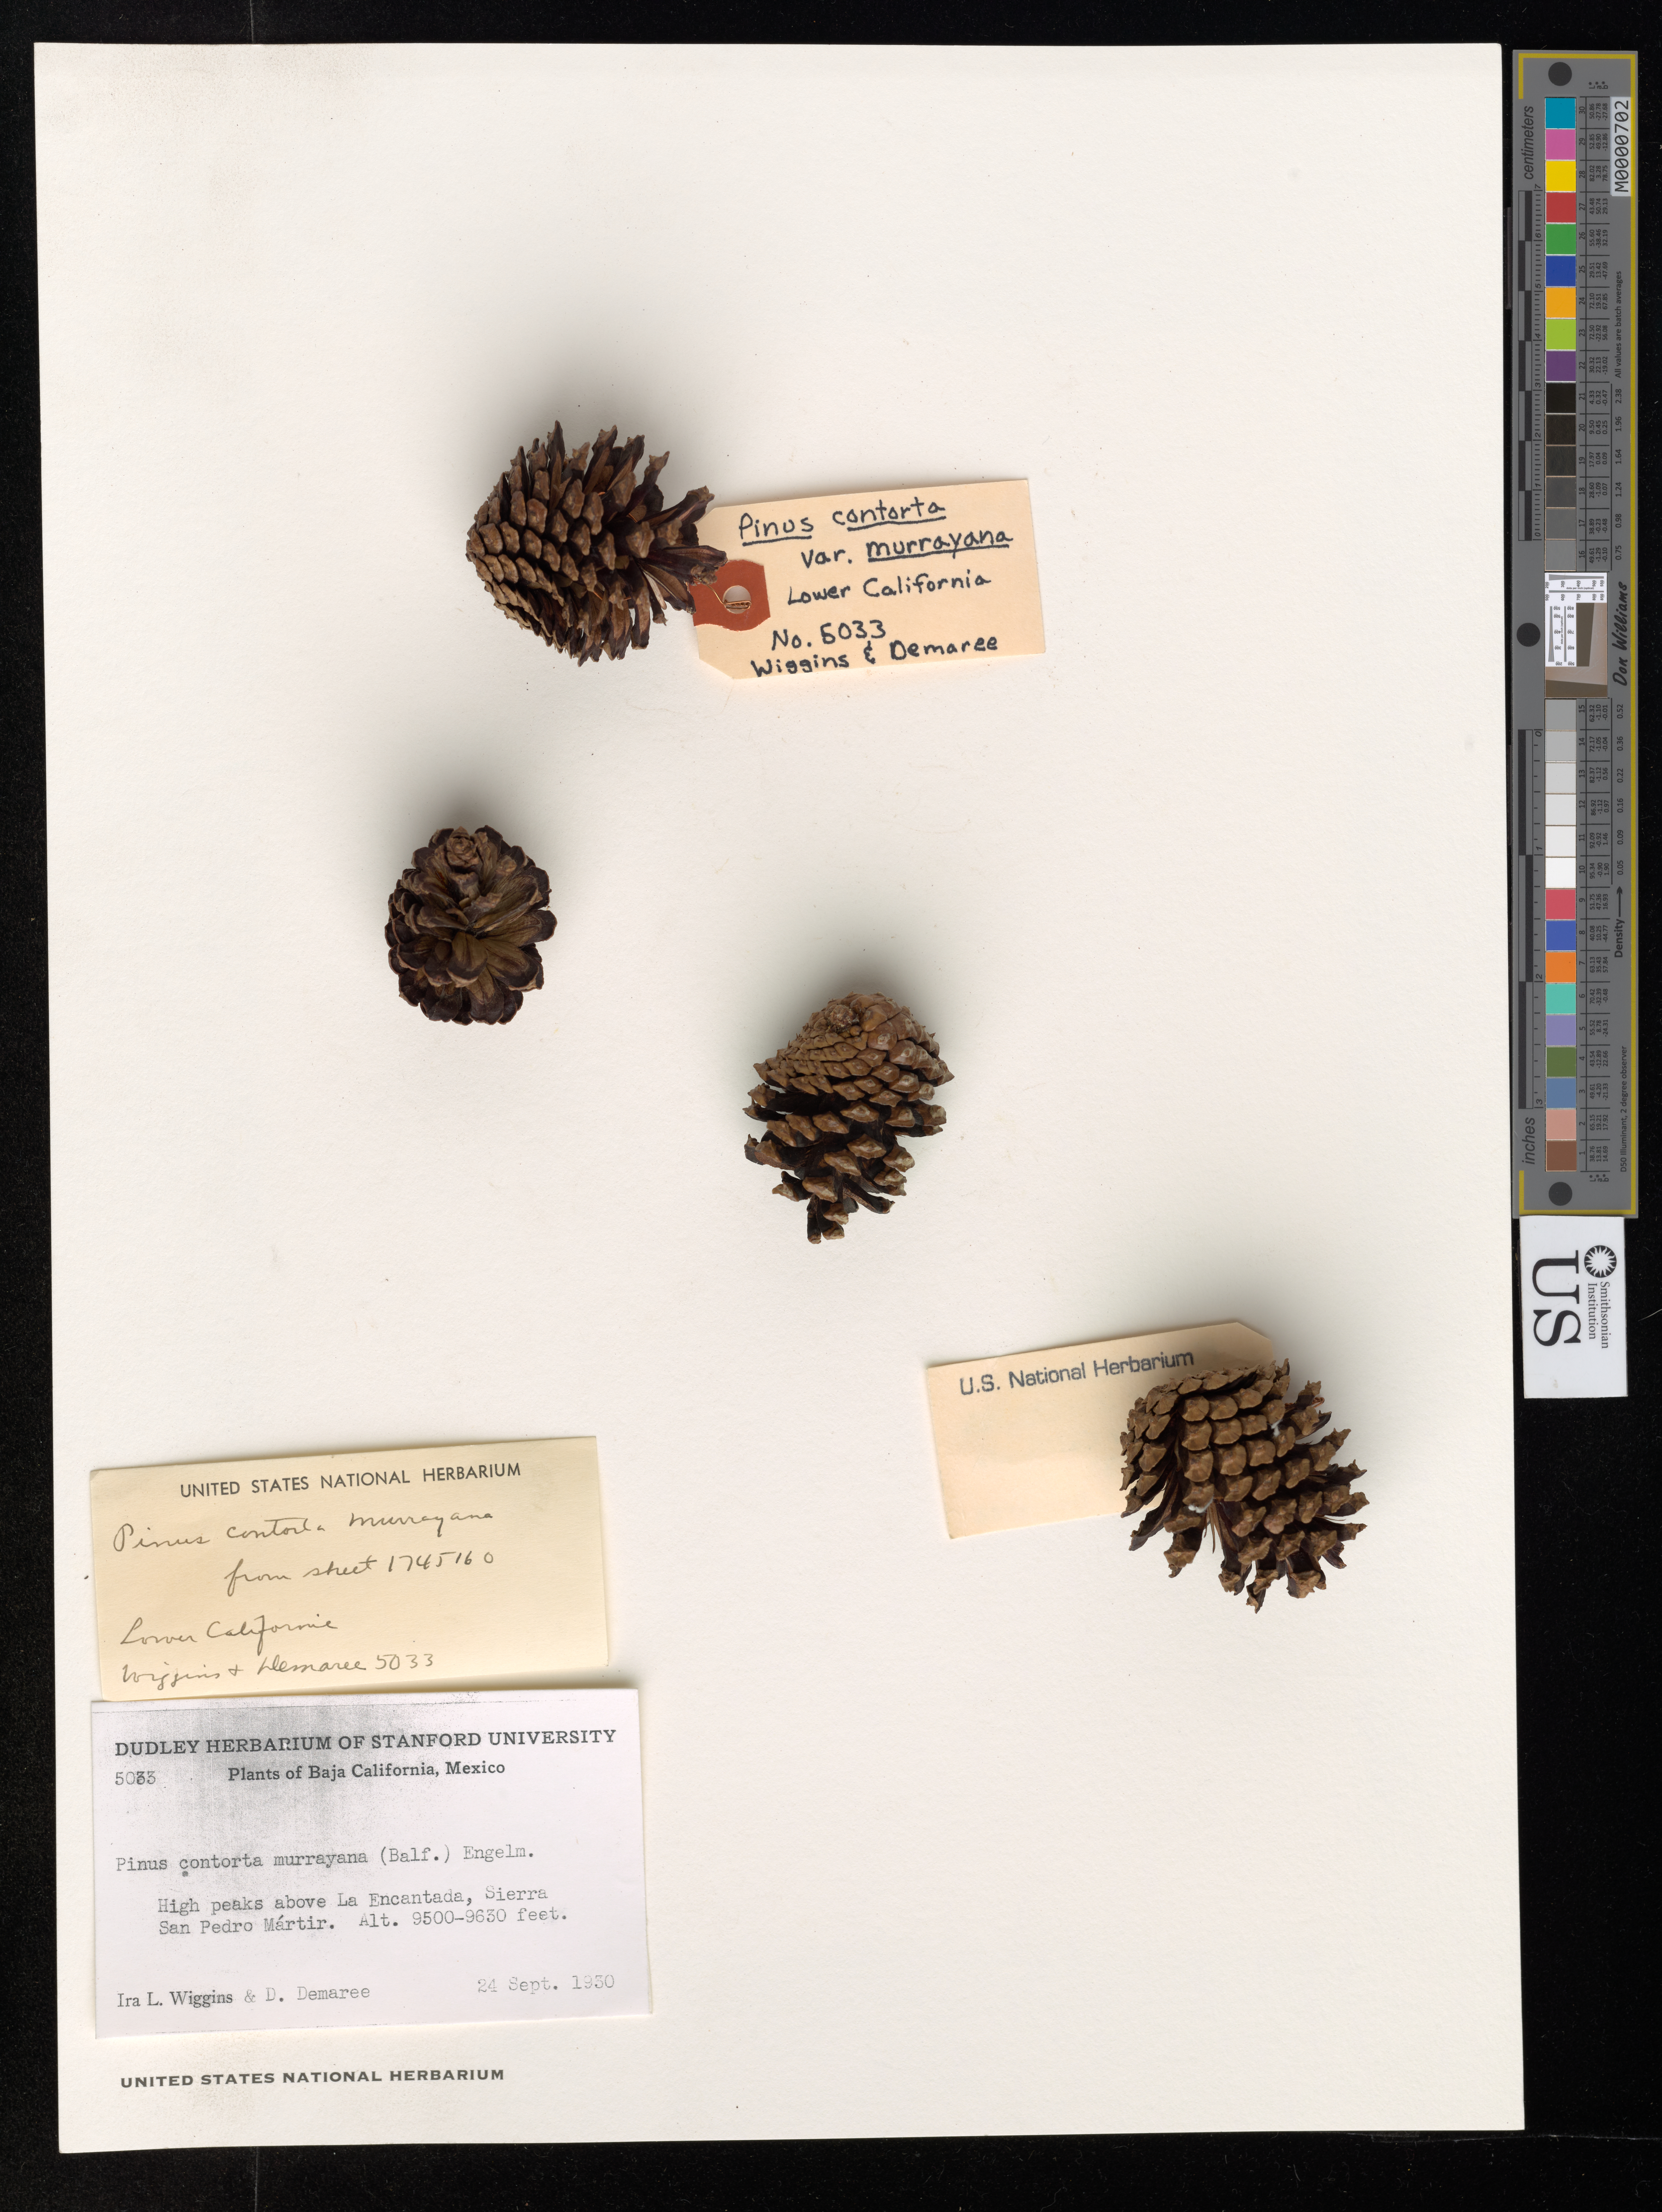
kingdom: Plantae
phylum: Tracheophyta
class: Pinopsida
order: Pinales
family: Pinaceae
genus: Pinus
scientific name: Pinus contorta var. murrayana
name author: (Balf.) S. Watson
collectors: I. L. Wiggins & D. Demaree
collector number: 5033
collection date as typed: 24 Sep 1930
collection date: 1930-09-24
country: Mexico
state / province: Baja California Norte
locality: High peaks above La Encantada, Sierra San Pedro Mártir.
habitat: High peaks.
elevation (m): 2896